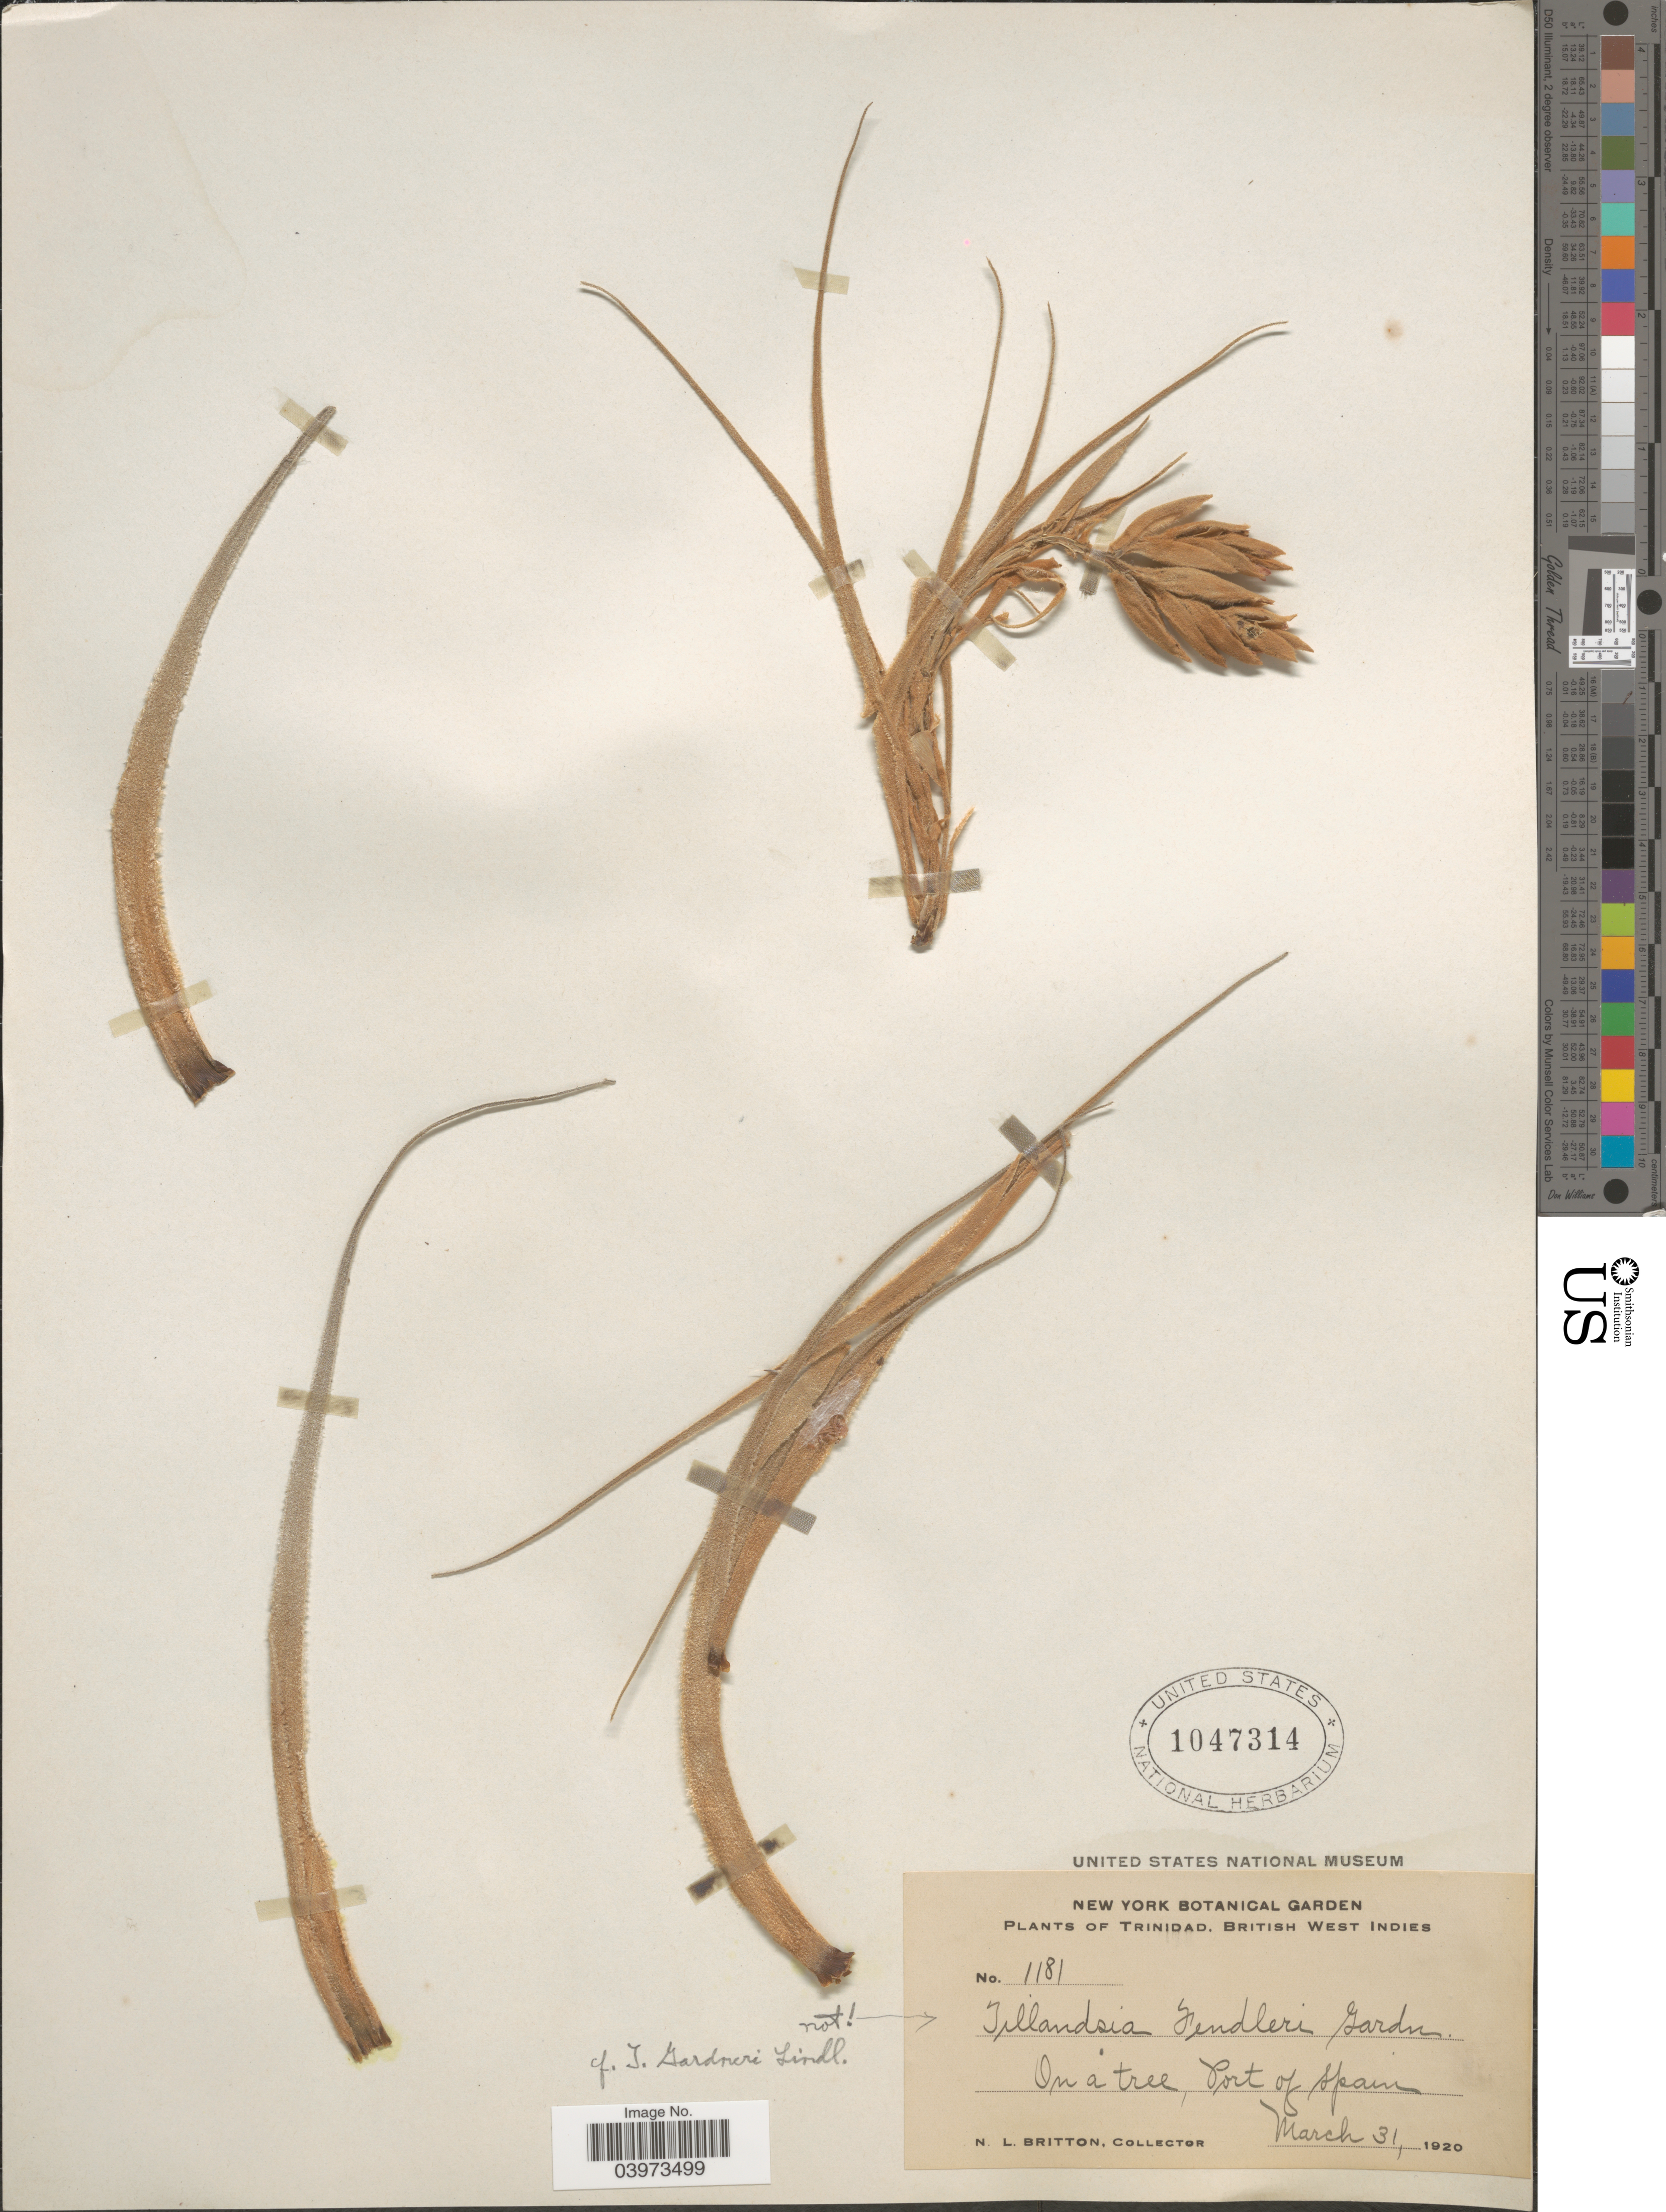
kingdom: Plantae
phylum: Tracheophyta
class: Liliopsida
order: Poales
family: Bromeliaceae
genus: Tillandsia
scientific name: Tillandsia gardneri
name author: Lindl.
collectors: Mrs. N. L. Britton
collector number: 1181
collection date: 1920-03-31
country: Trinidad and Tobago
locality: Trinidad, British West Indies. On a tree, Port of Spain.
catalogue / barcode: US 1047314